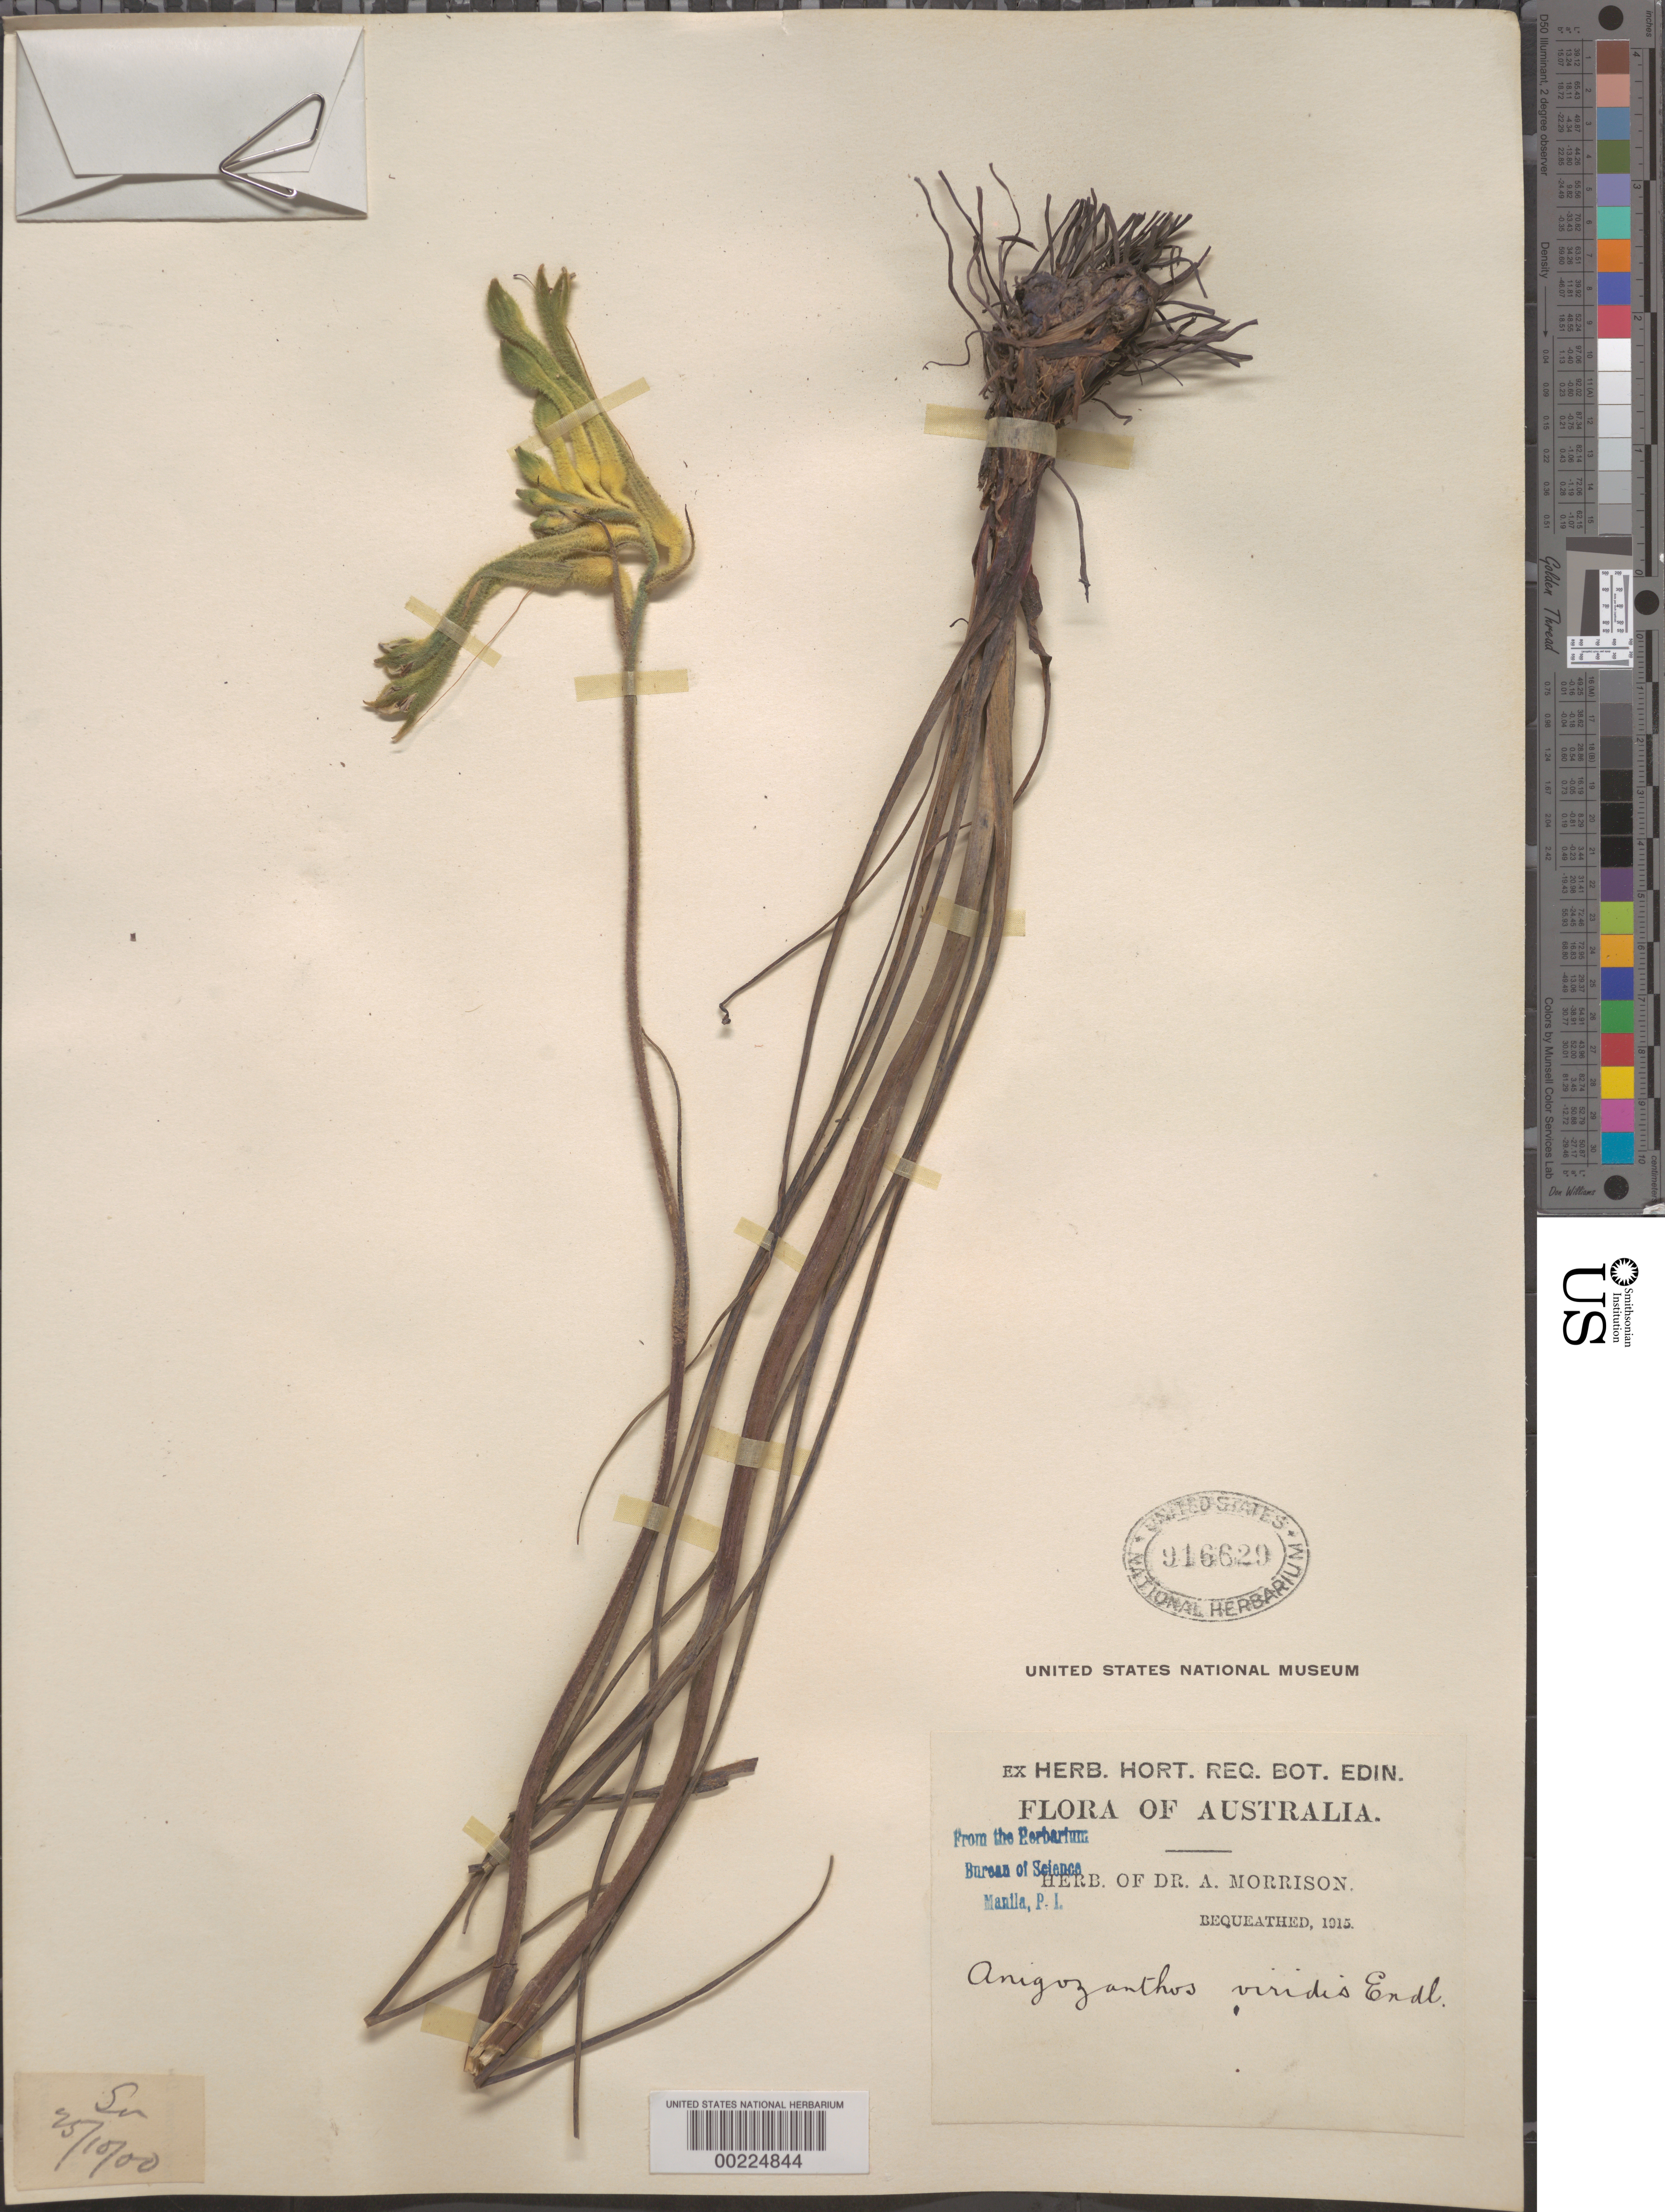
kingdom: Plantae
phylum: Tracheophyta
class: Liliopsida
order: Commelinales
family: Haemodoraceae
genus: Anigozanthos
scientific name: Anigozanthos viridis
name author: Endl.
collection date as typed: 25 Oct 1900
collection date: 1900-10-25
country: Australia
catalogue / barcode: US 916629